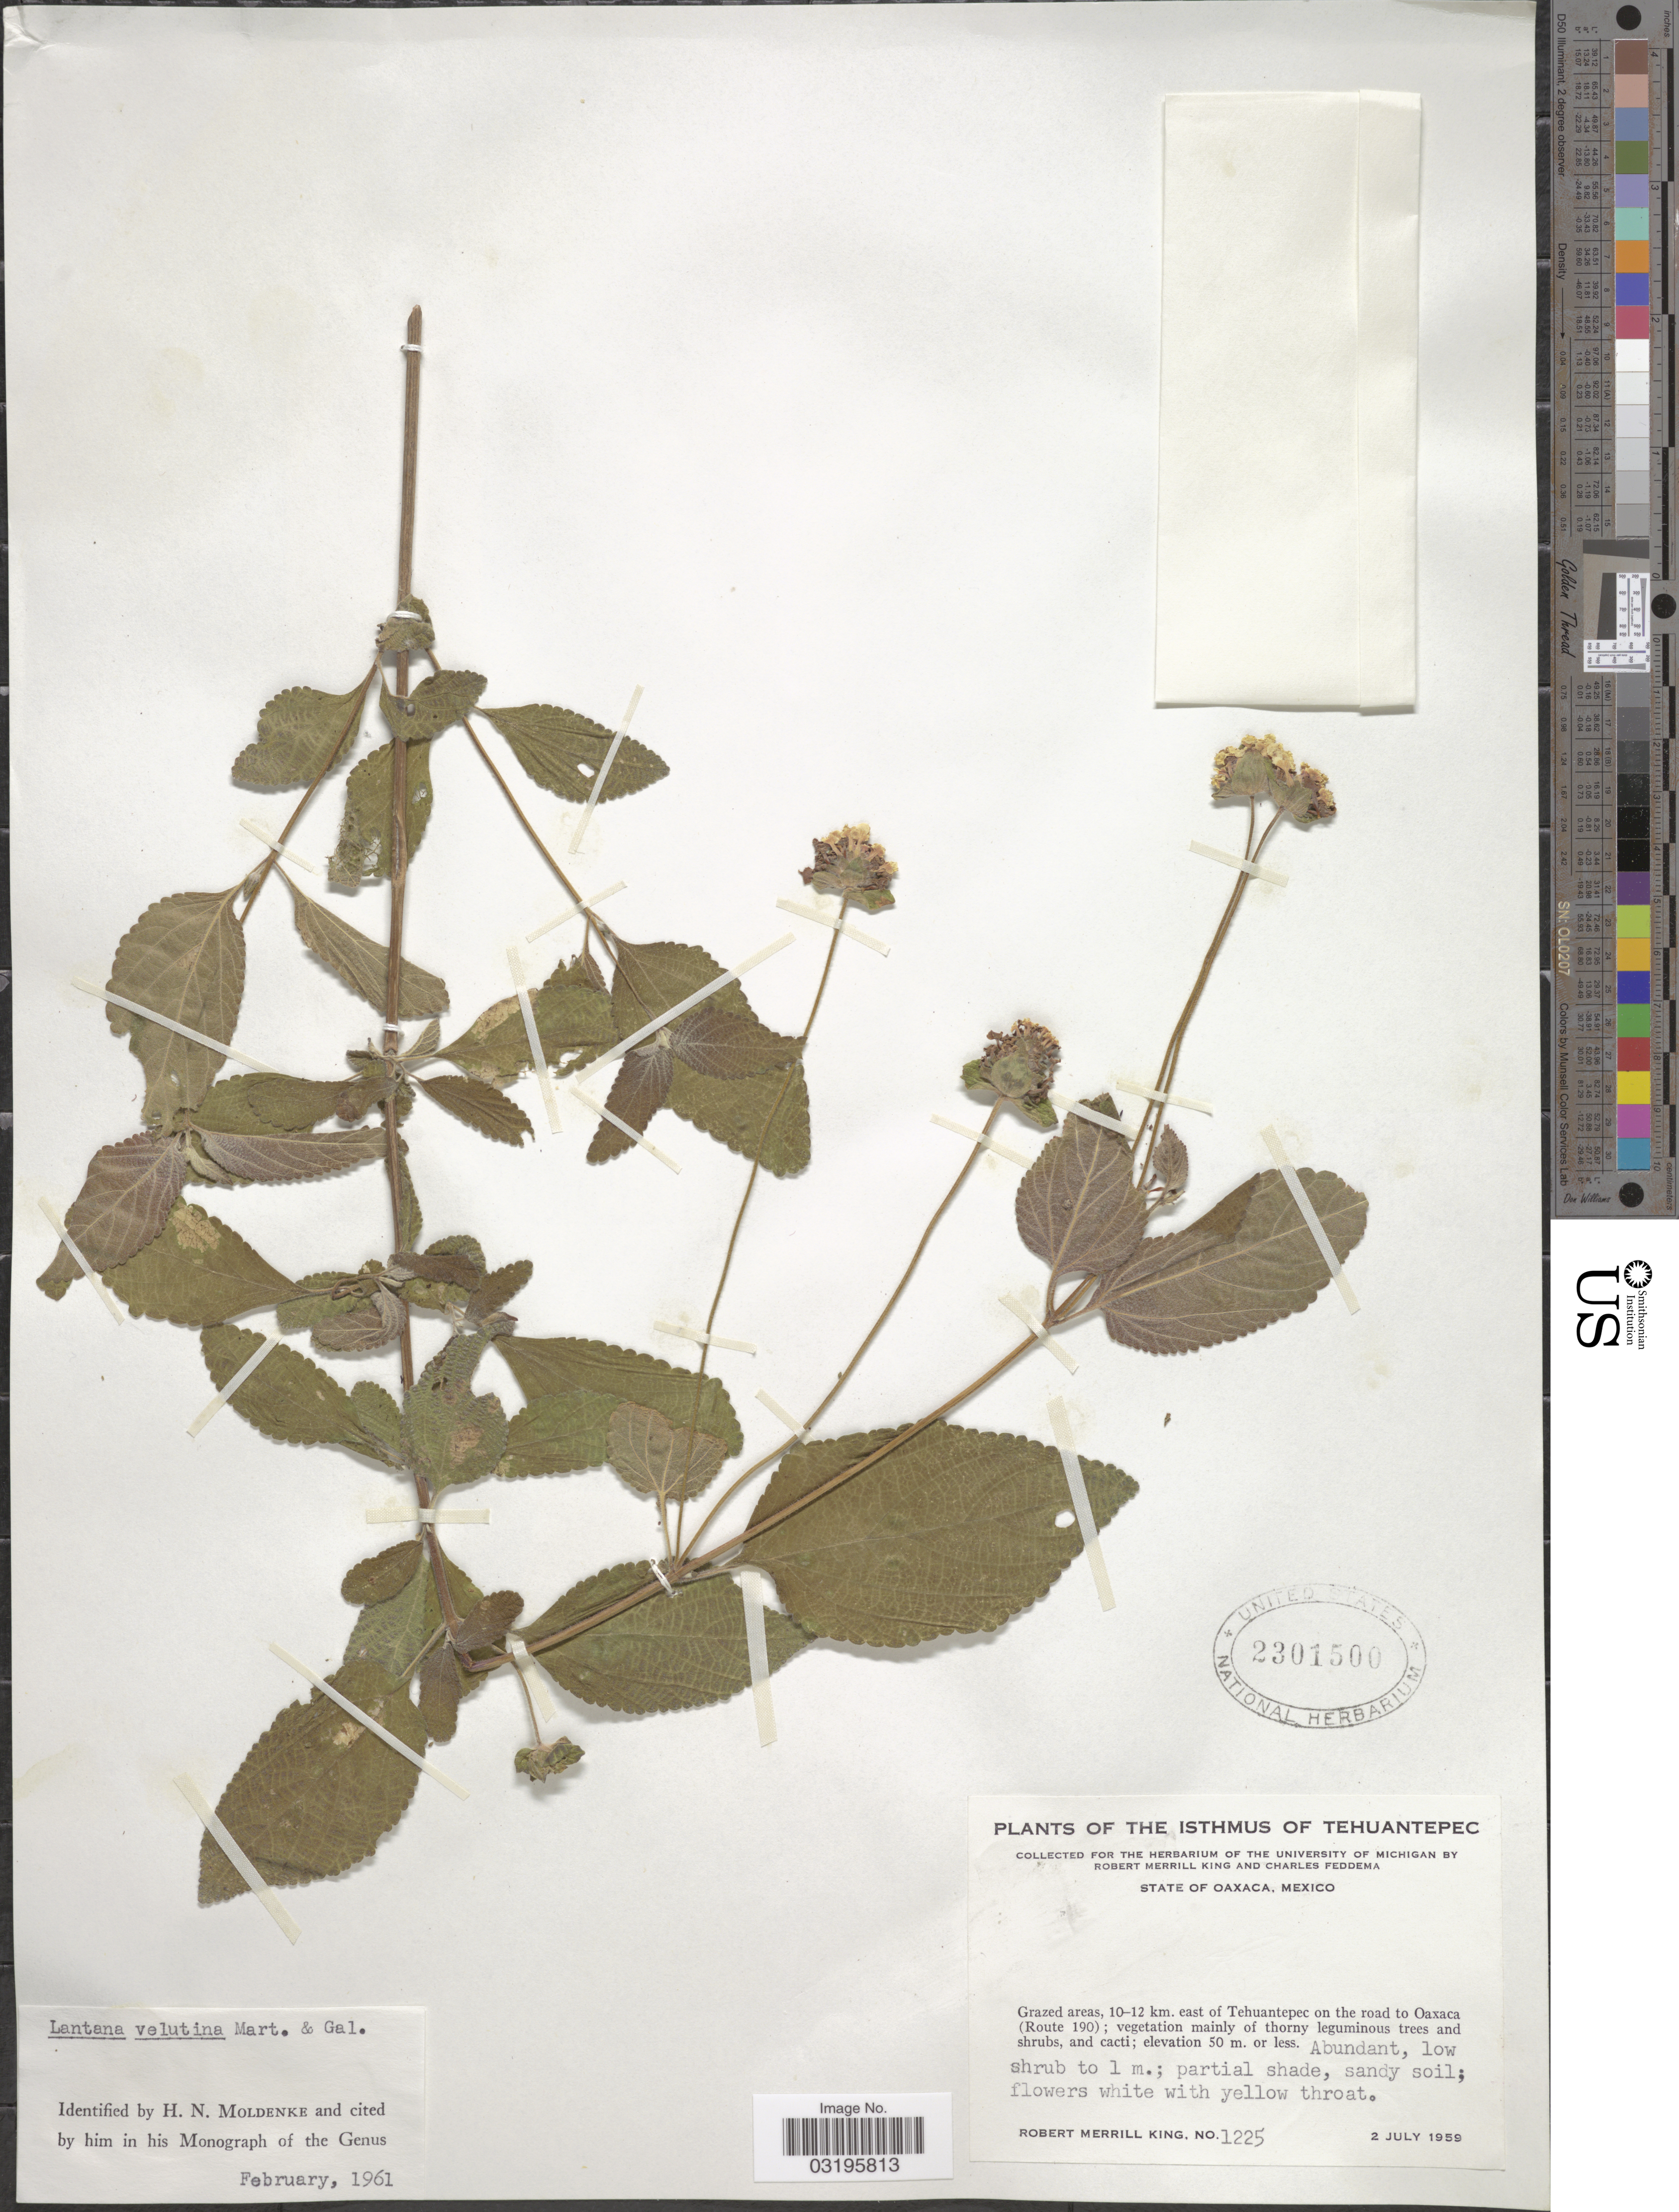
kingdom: Plantae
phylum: Tracheophyta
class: Magnoliopsida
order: Lamiales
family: Verbenaceae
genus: Lantana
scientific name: Lantana velutina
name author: M. Martens & Galeotti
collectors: R. M. King & C. Feddema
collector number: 1225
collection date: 1959-07-02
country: Mexico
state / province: Oaxaca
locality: Isthmus of Tehuantepec. Grazed areas, 10-12 km. east of Tehuantepec on the road to Oaxaca (Route 190).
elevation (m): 50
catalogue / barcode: US 2301500